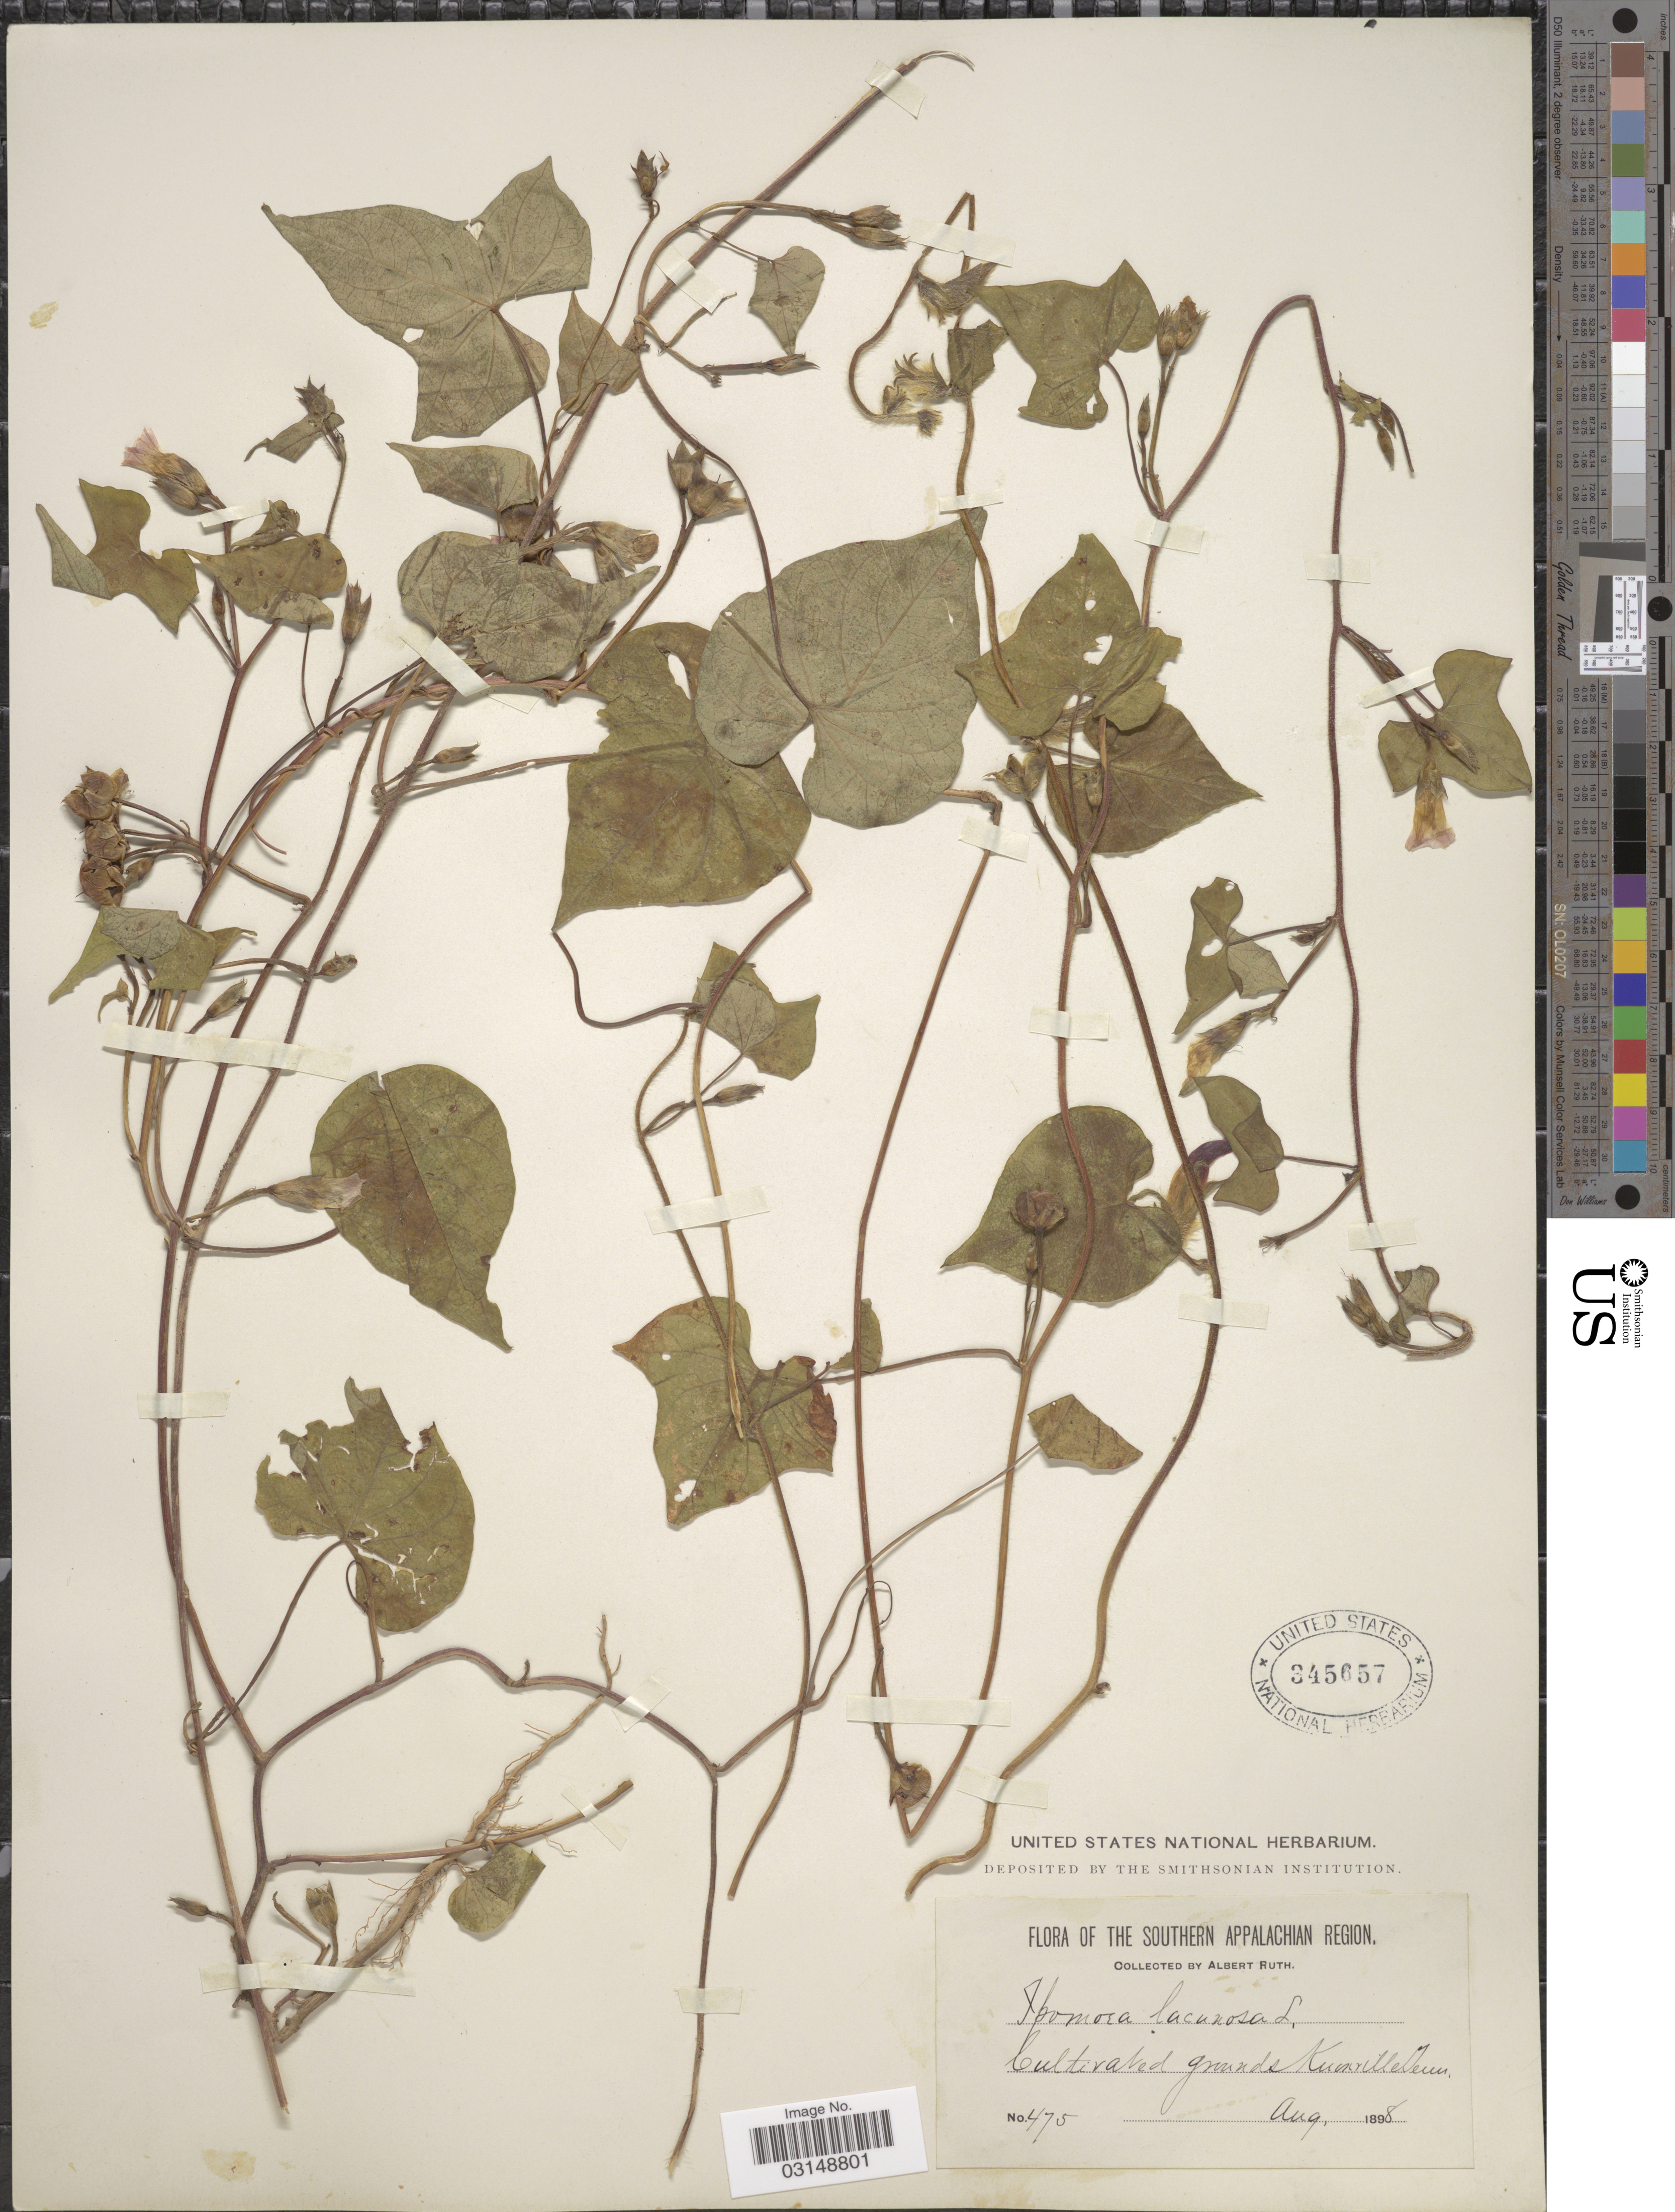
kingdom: Plantae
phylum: Tracheophyta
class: Magnoliopsida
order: Solanales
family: Convolvulaceae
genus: Ipomoea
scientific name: Ipomoea lacunosa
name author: L.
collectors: A. Ruth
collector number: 475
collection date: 1898-08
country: United States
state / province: Tennessee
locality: Southern Appalachian Region. Knoxville.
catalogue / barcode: US 345657